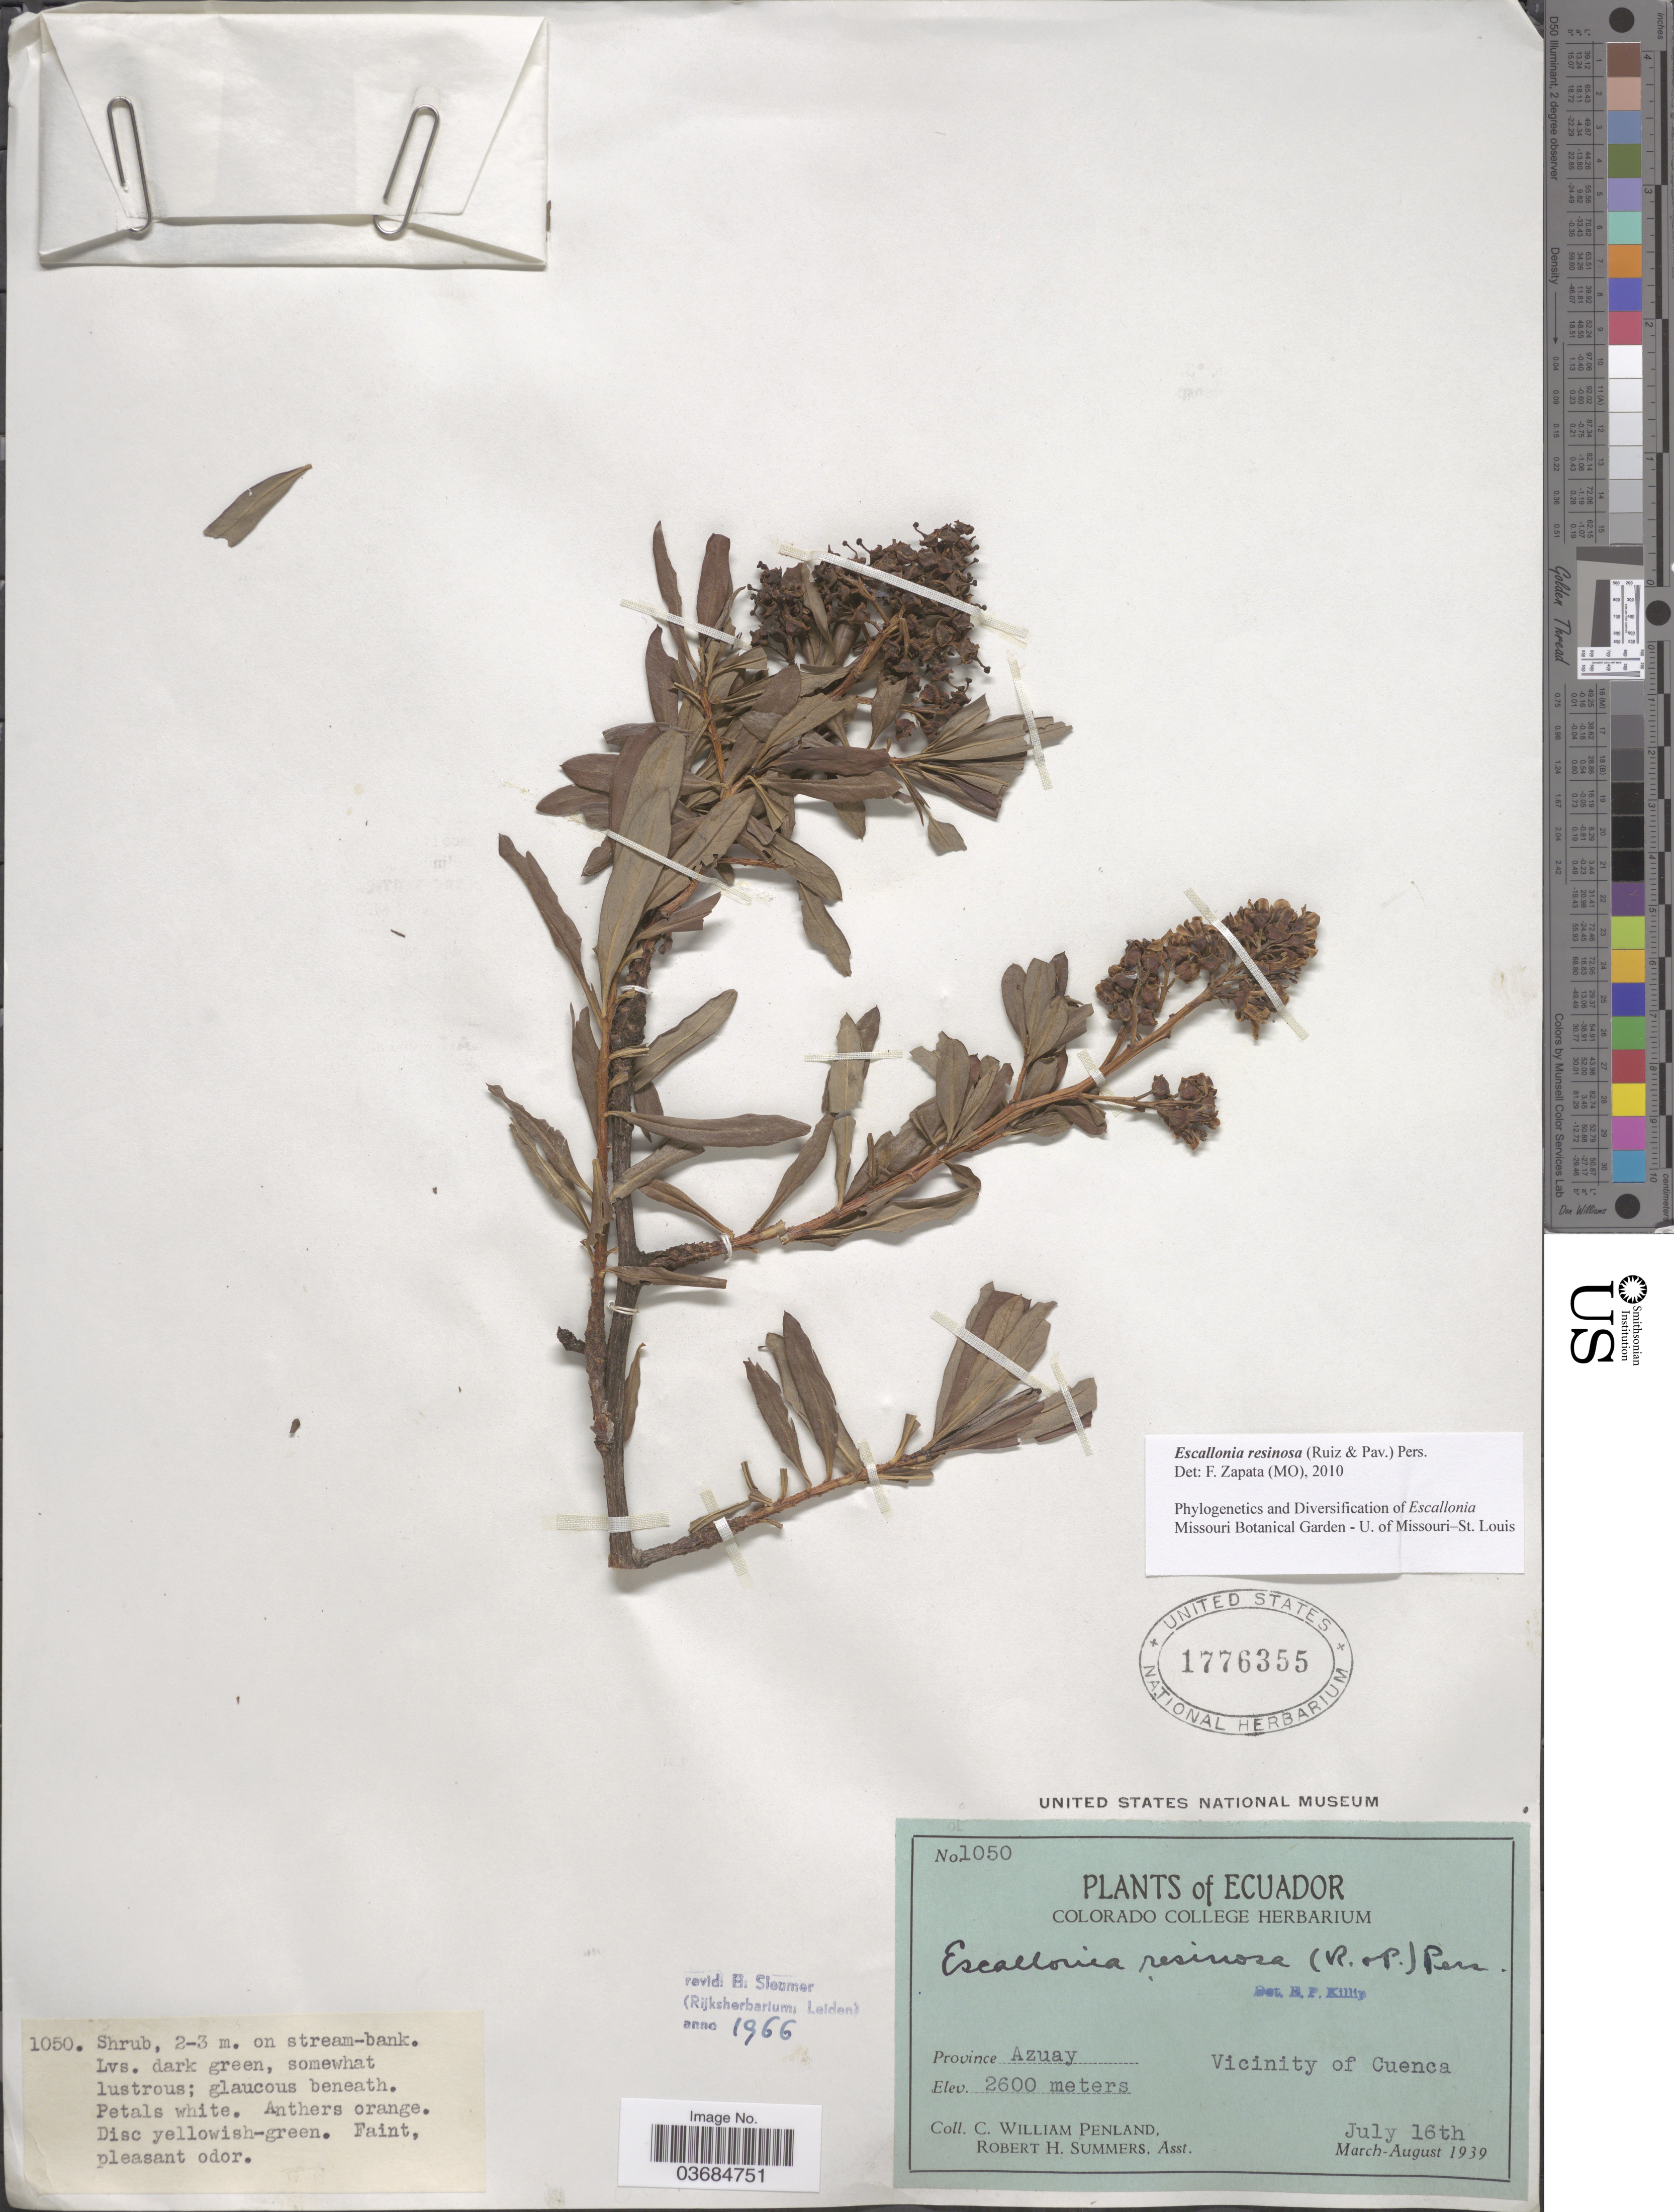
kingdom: Plantae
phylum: Tracheophyta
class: Magnoliopsida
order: Escalloniales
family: Escalloniaceae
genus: Escallonia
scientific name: Escallonia resinosa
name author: (Ruiz & Pav.) Pers.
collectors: C. W. Penland & R. Summers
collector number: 1050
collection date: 1939-07-16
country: Ecuador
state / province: Azuay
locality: Vicinity of Cuenca.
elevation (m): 2600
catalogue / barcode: US 1776355